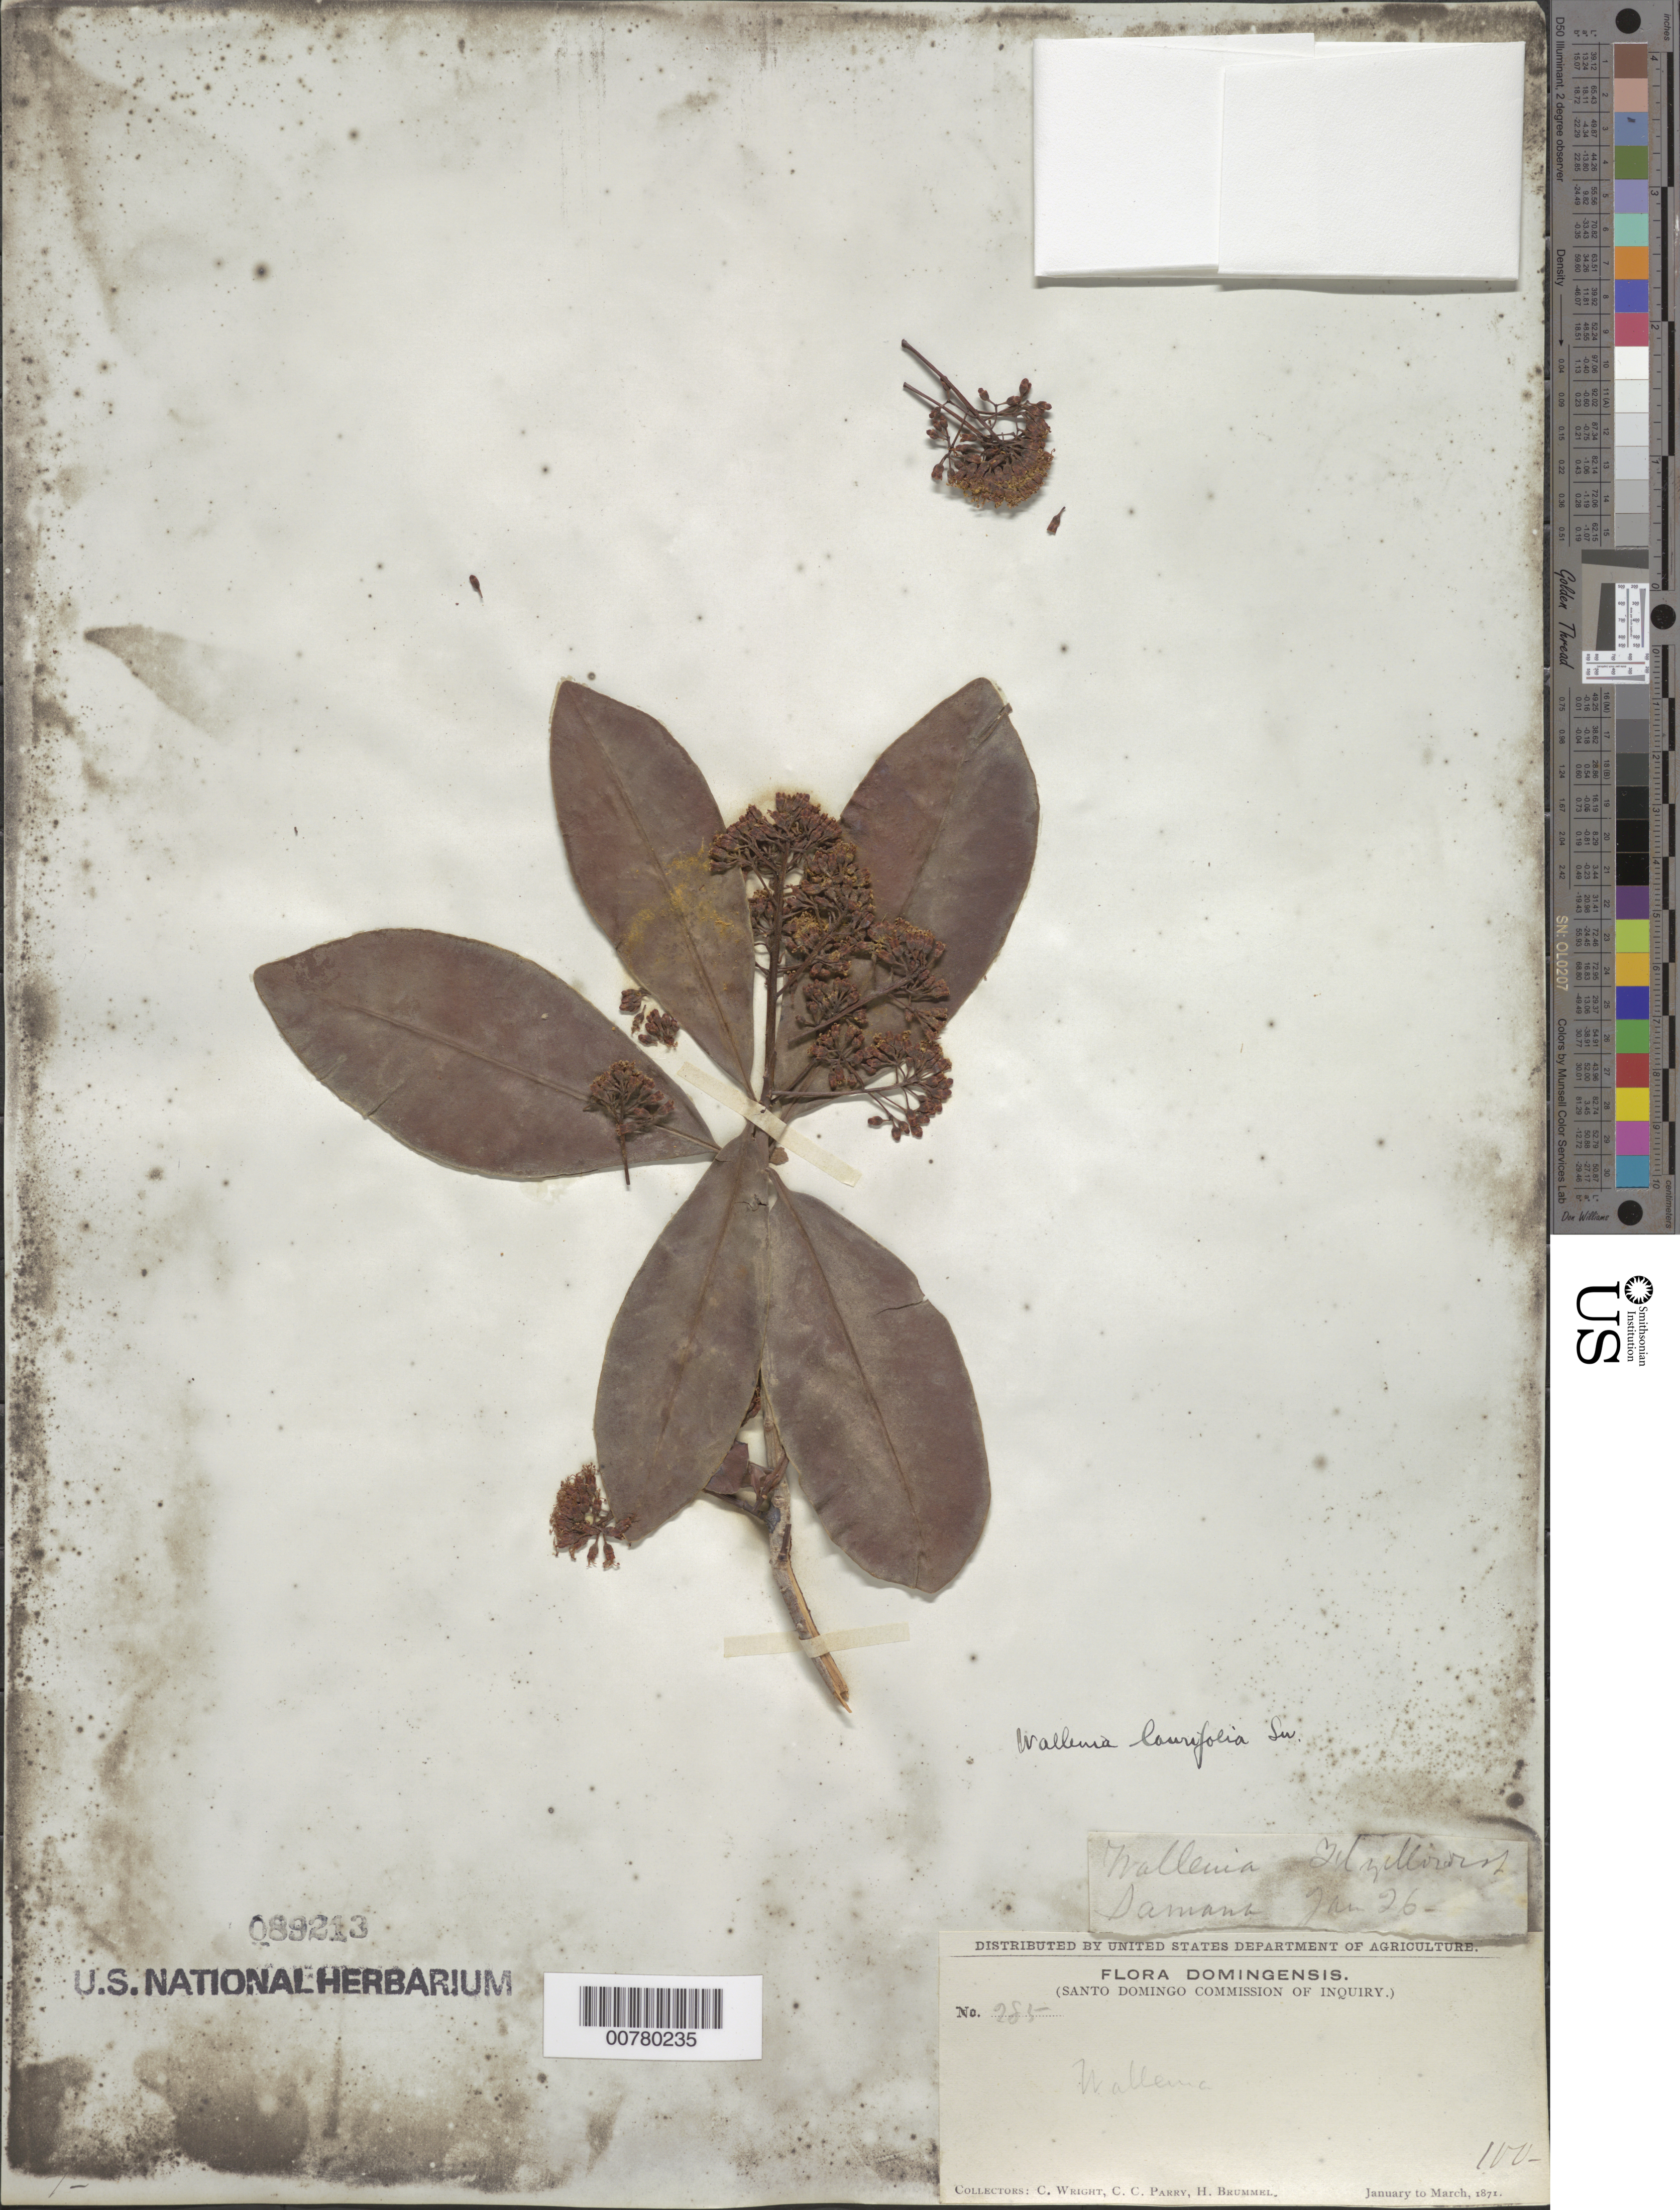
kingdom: Plantae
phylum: Tracheophyta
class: Magnoliopsida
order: Ericales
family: Primulaceae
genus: Wallenia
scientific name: Wallenia laurifolia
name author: Sw.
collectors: C. Wright, C. C. Parry & H. Brummel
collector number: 285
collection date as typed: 26 Jan 1871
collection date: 1871-01-26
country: Dominican Republic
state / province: Samana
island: Hispaniola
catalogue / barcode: US 89213